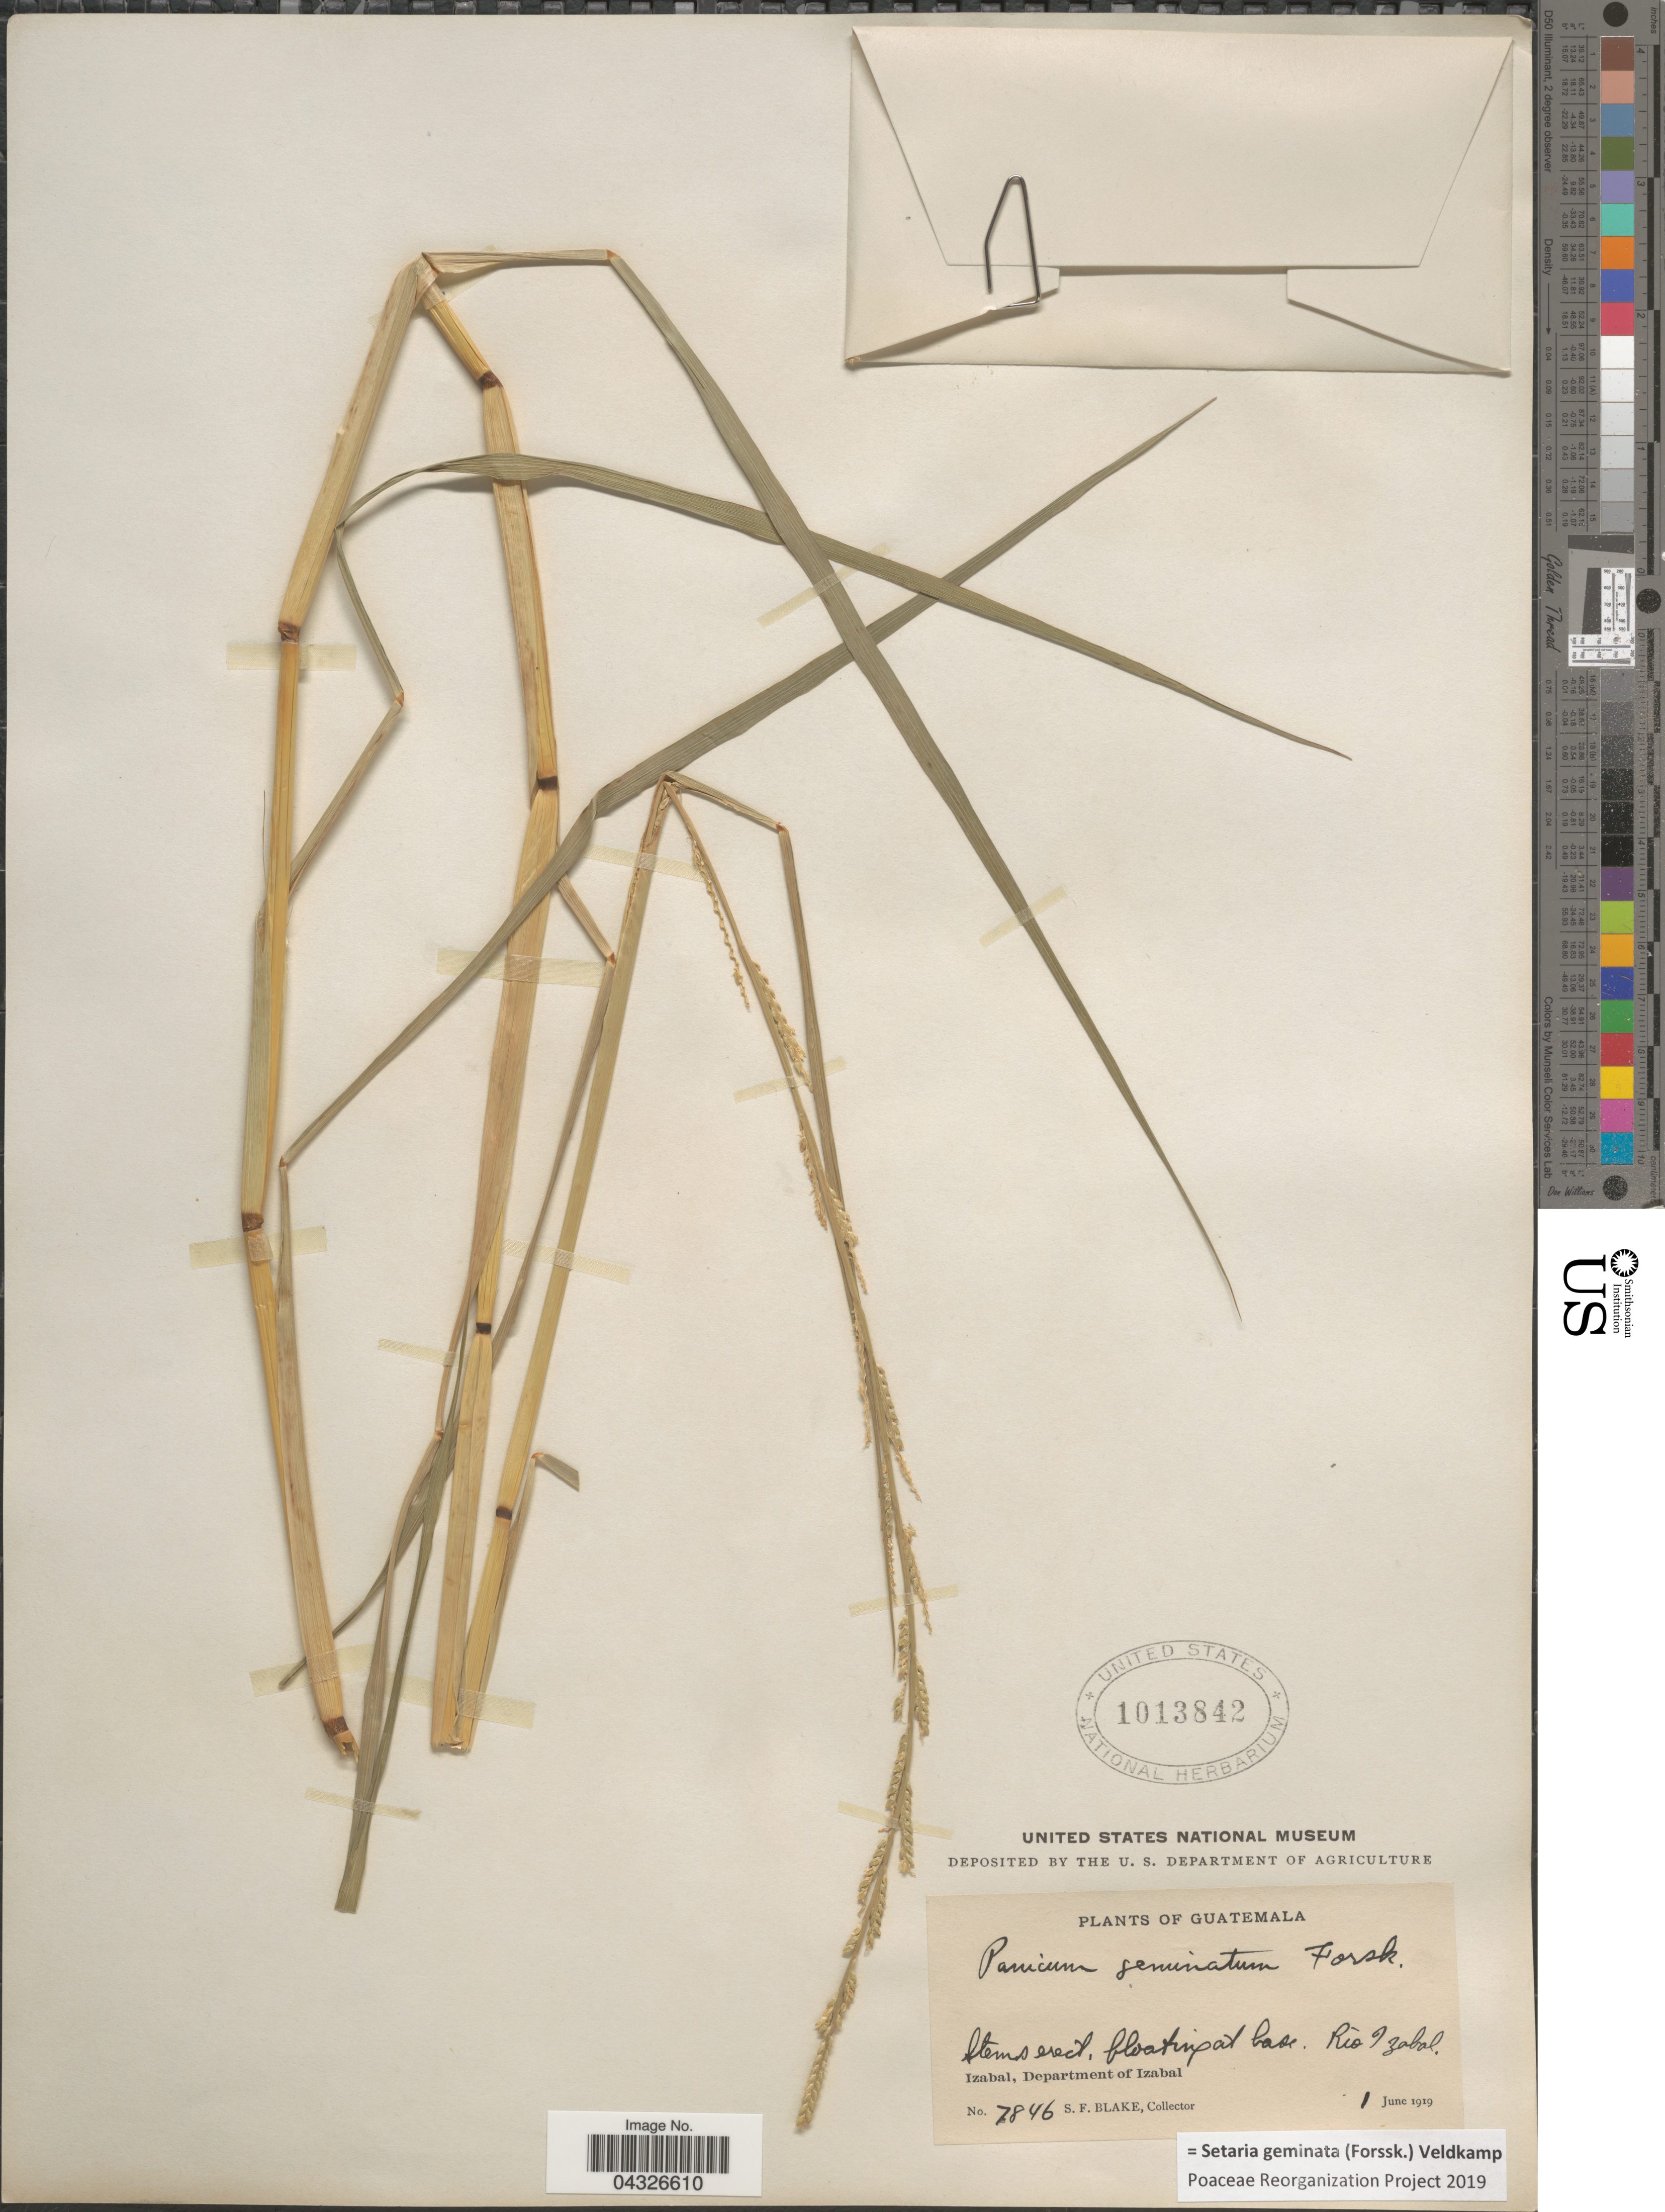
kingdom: Plantae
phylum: Tracheophyta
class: Liliopsida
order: Poales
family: Poaceae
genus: Setaria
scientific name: Setaria geminata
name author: (Forssk.) Veldkamp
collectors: S. Blake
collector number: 7846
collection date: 1919-06-01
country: Guatemala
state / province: Izabal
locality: Rio Izabal, Izabal, Department of Izabal.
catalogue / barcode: US 1013842